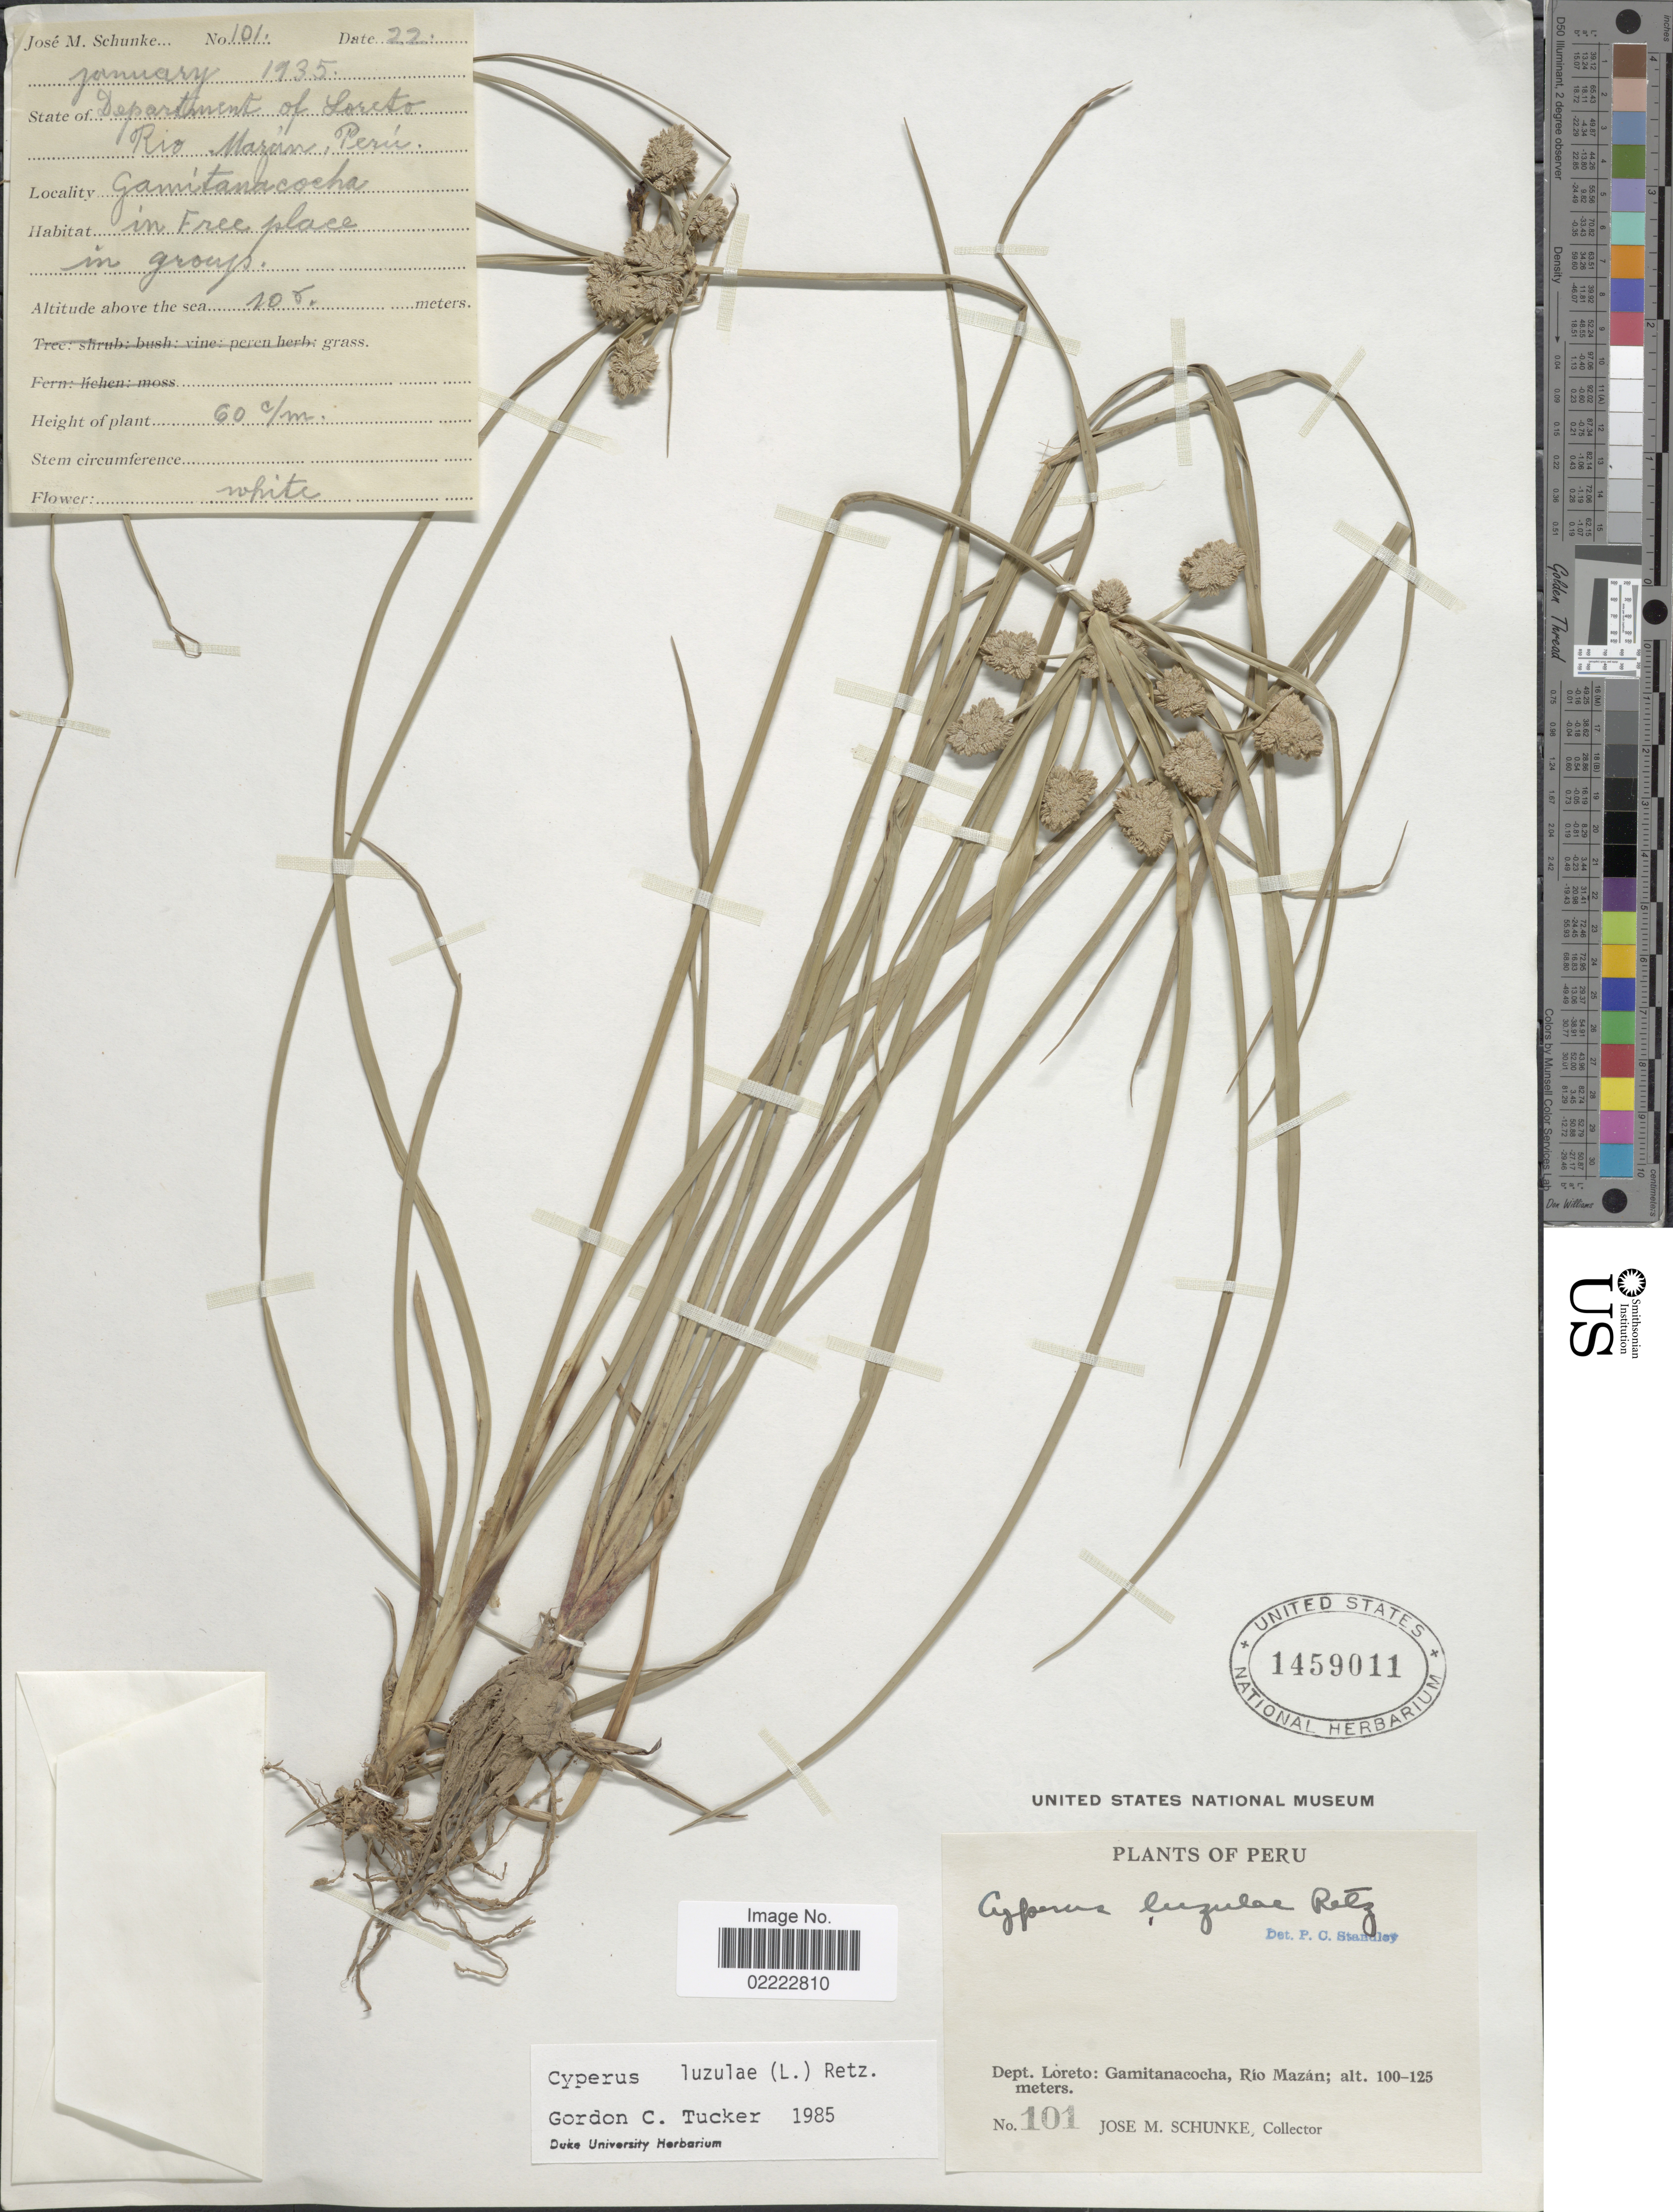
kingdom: Plantae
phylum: Tracheophyta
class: Liliopsida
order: Poales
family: Cyperaceae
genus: Cyperus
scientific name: Cyperus luzulae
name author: (L.) Rottb. ex Retz.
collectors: J. M. Schunke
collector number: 101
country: Peru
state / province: Loreto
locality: Dept. Loreto: Gamitanacocha, Rio Mazán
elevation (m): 100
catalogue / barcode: US 1459011